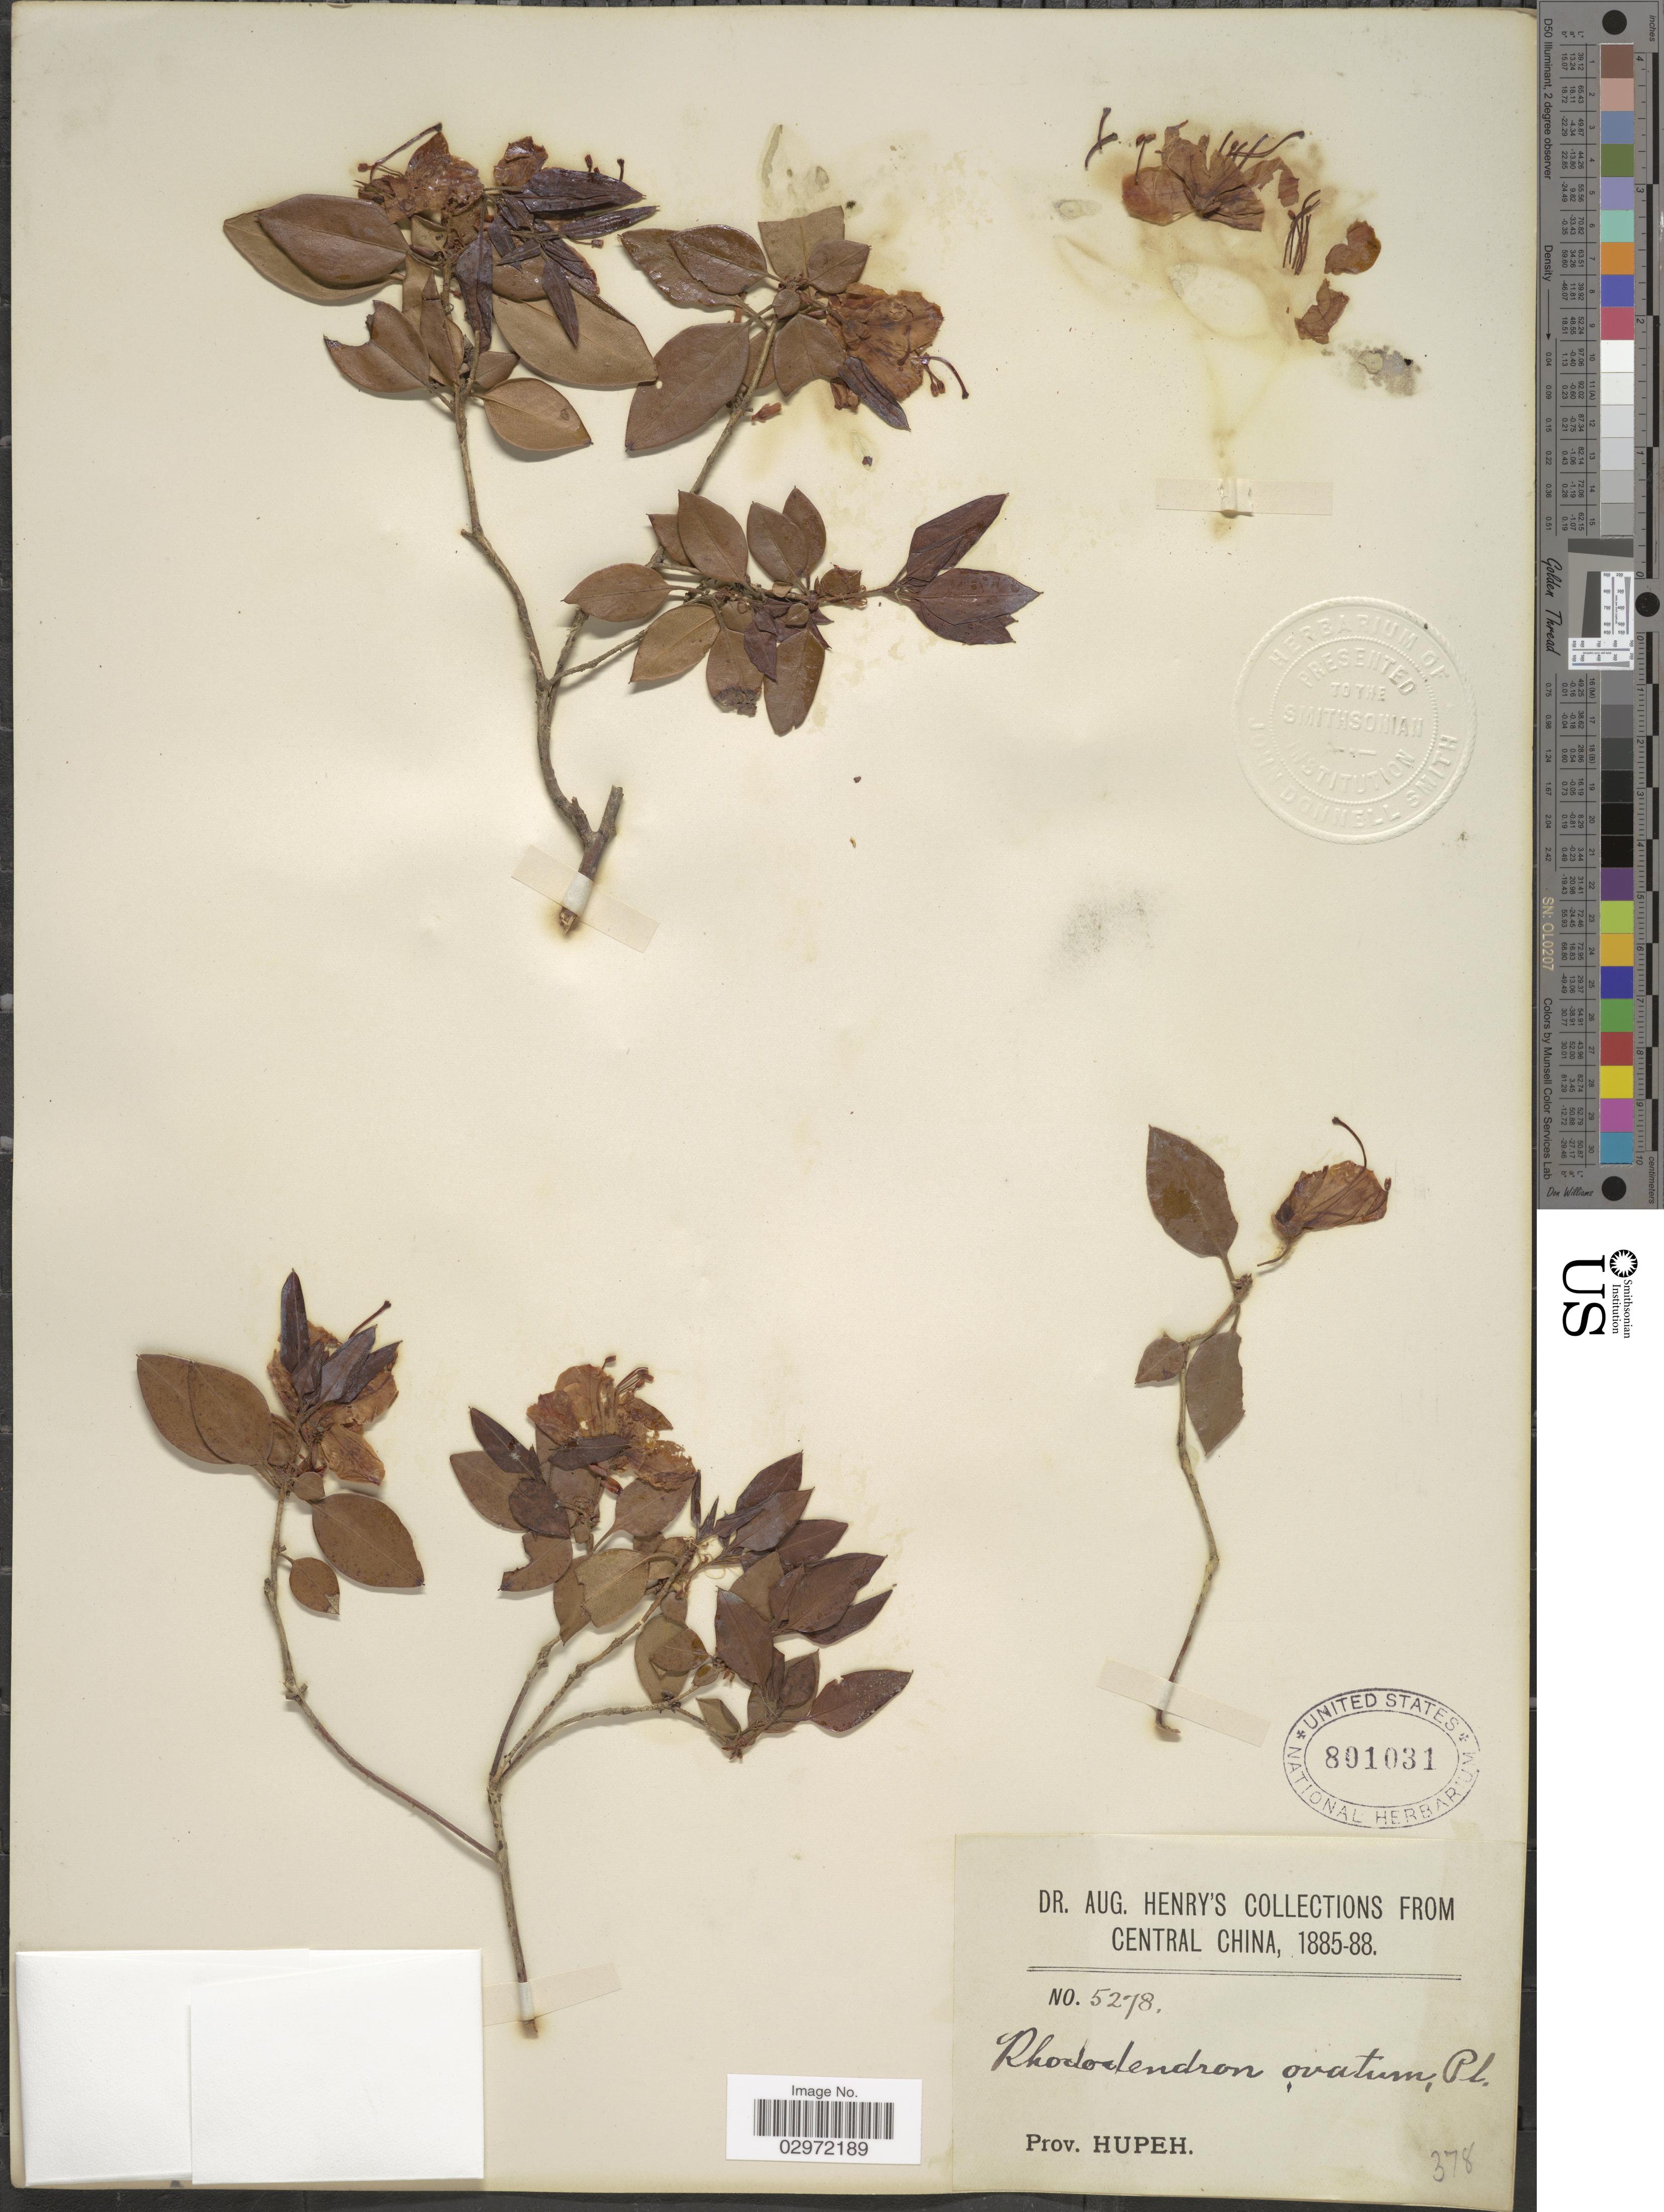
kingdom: Plantae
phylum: Tracheophyta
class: Magnoliopsida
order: Ericales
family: Ericaceae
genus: Rhododendron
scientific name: Rhododendron ovatum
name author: (Lindl.) Planch. ex Maxim.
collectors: A. Henry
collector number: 5278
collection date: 1885/1888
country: China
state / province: Hubei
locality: Central China. Prov. Hupeh.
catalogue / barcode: US 801031